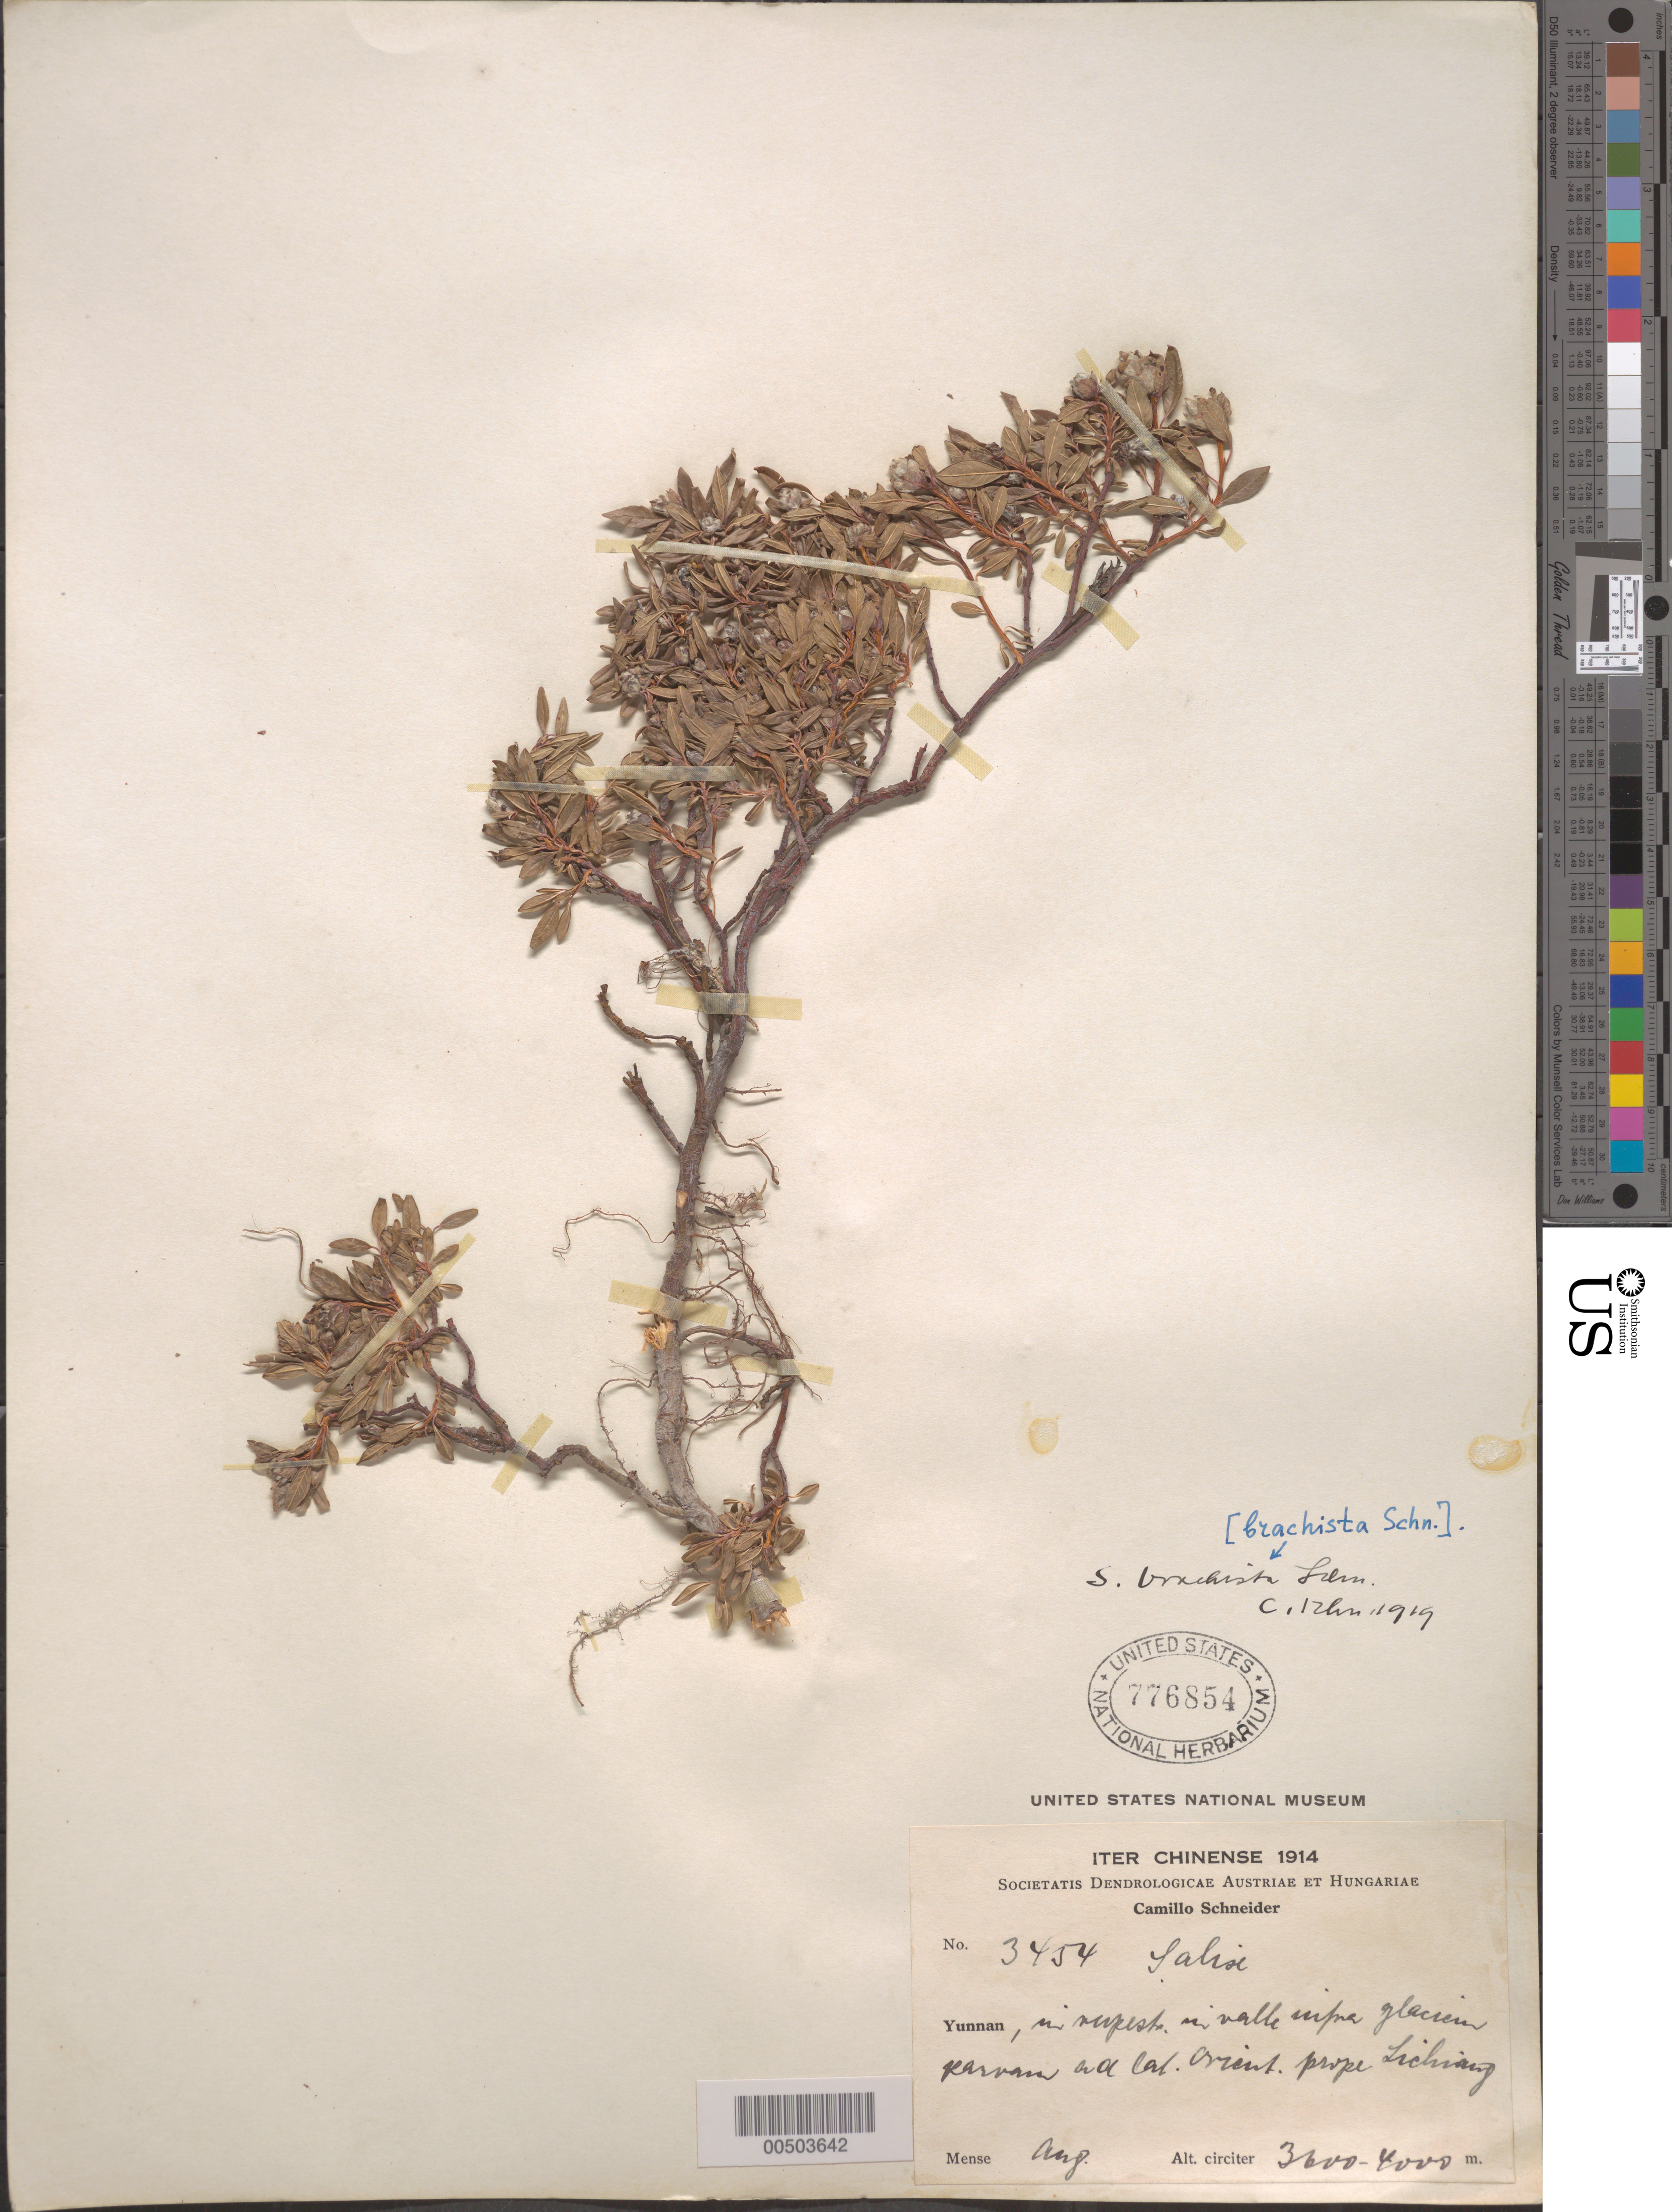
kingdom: Plantae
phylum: Tracheophyta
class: Magnoliopsida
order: Malpighiales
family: Salicaceae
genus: Salix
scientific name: Salix brachista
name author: C.K. Schneid.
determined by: Schneider, C. K.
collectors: C. K. Schneider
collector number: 3454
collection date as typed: Aug 1914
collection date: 1914-08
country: China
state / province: Yunnan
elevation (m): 3600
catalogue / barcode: US 776854